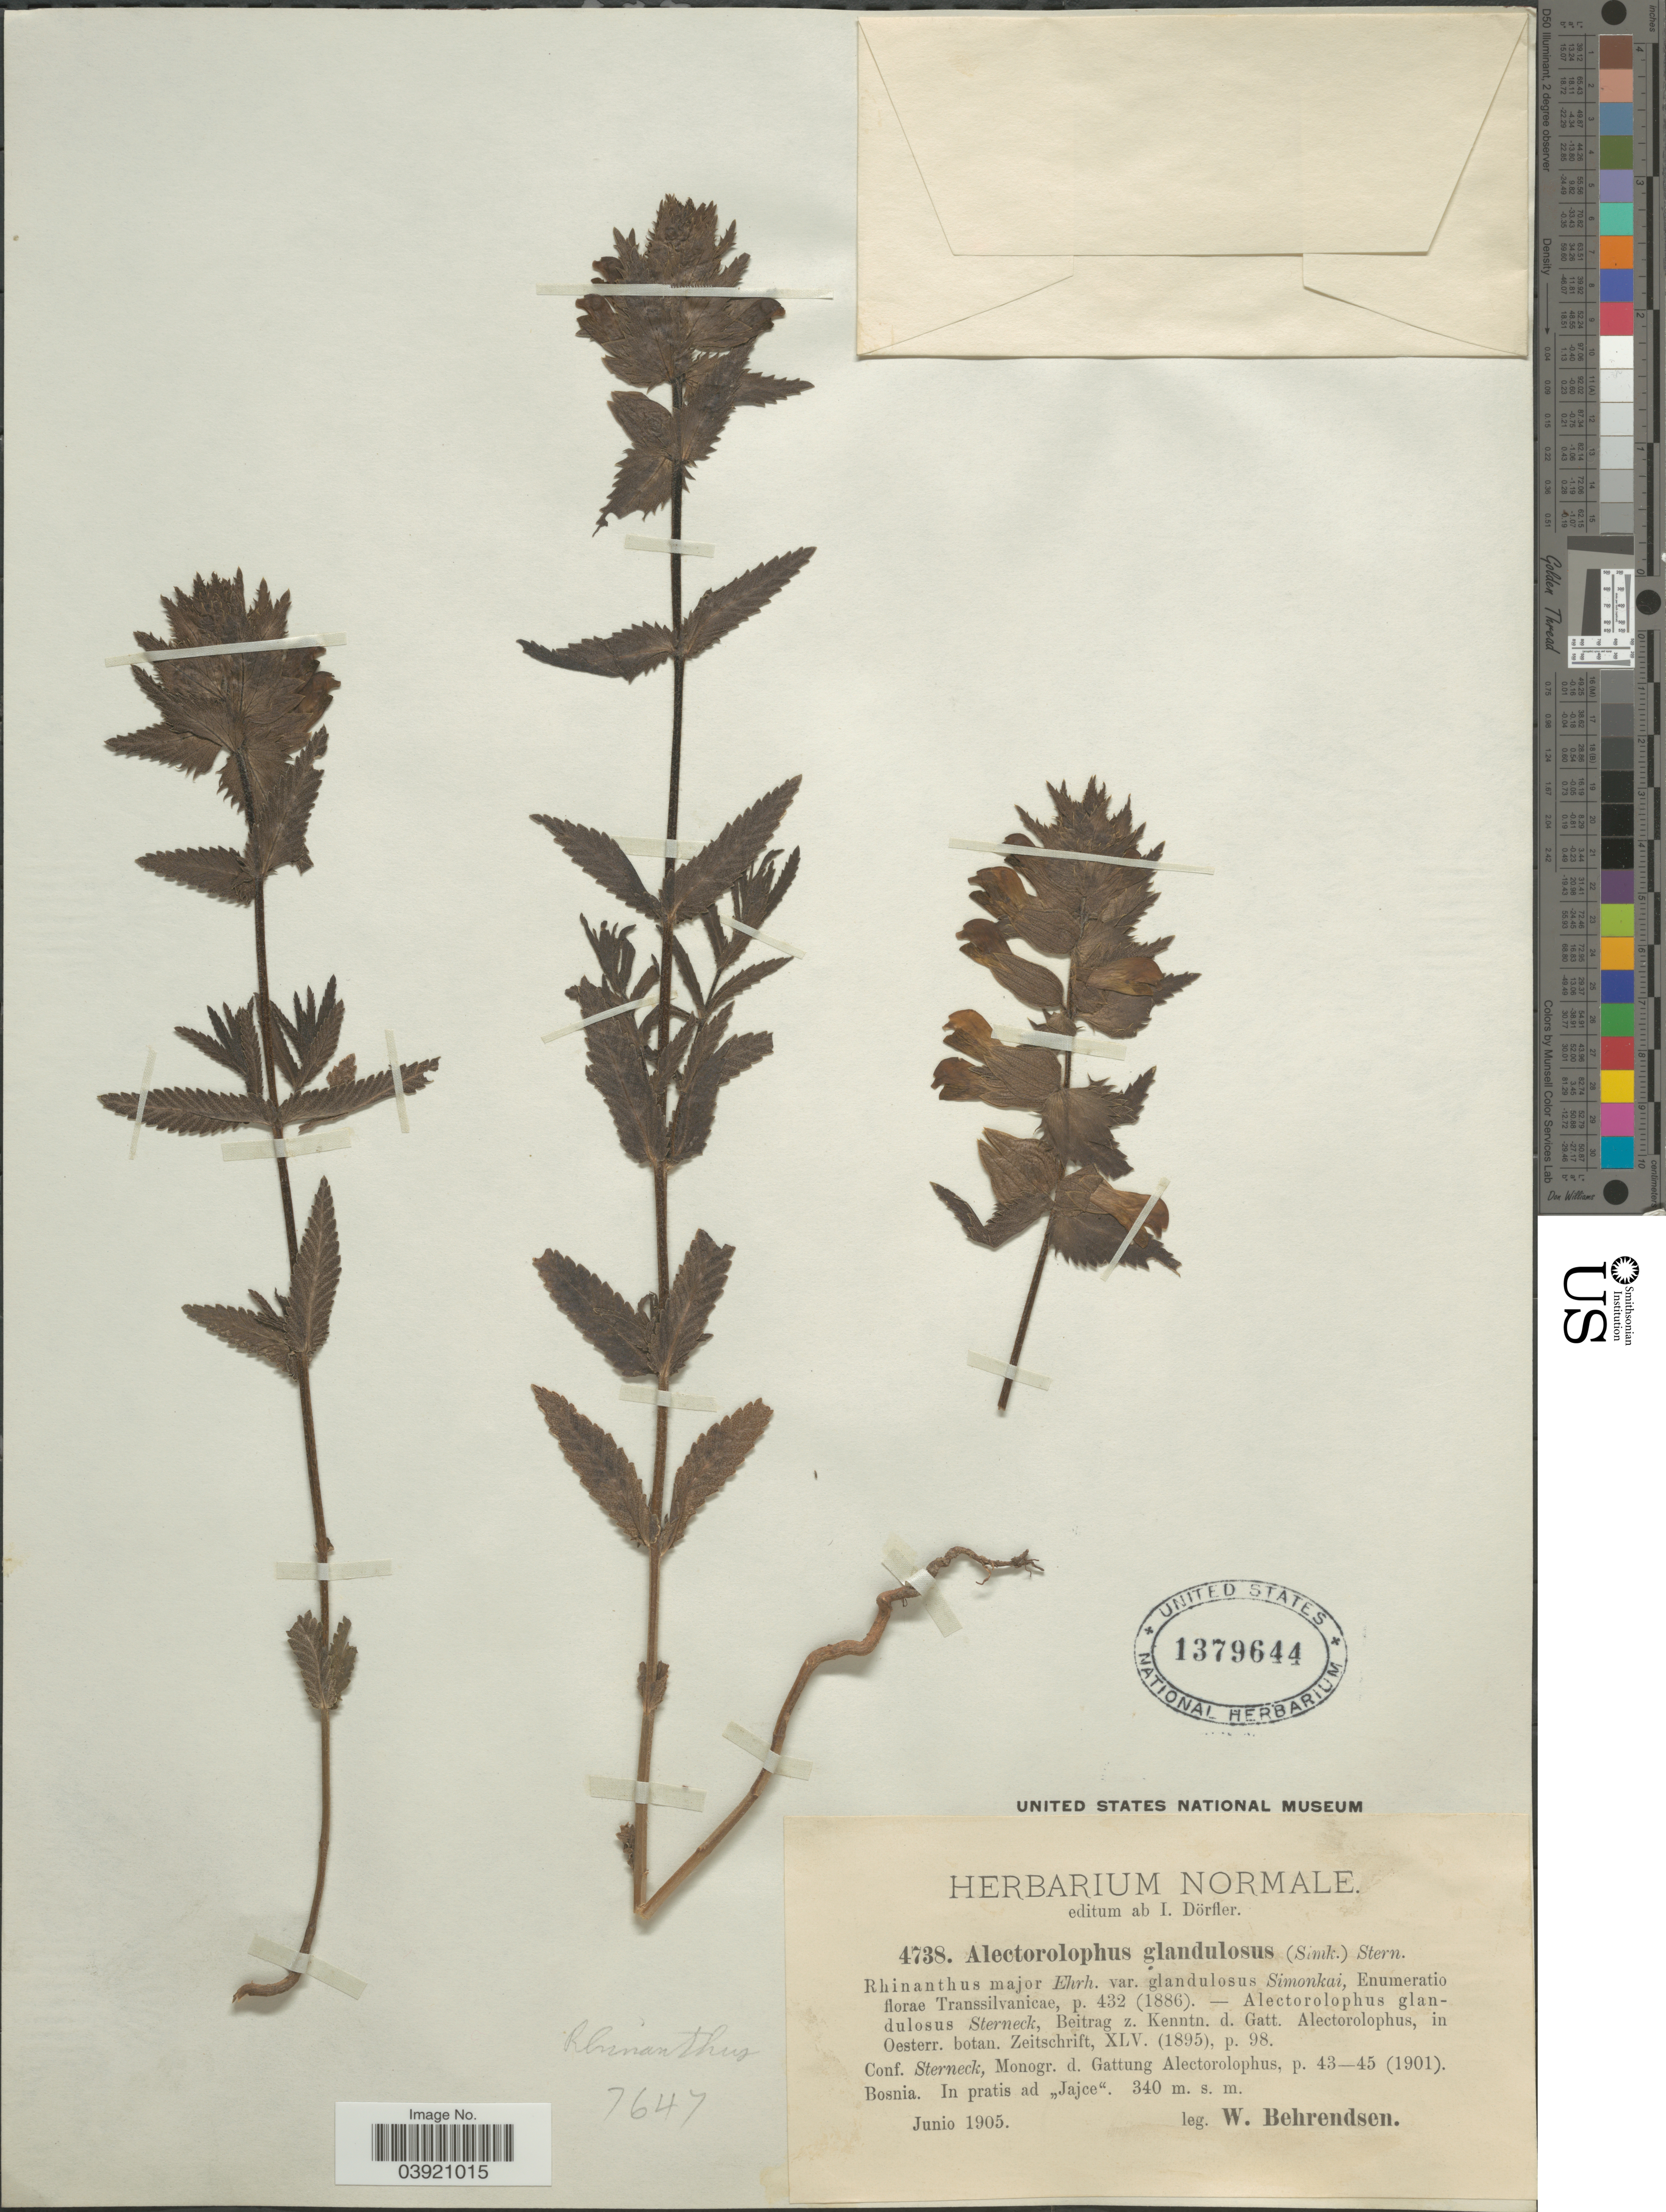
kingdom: Plantae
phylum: Tracheophyta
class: Magnoliopsida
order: Lamiales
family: Orobanchaceae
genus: Rhinanthus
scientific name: Rhinanthus minor subsp. minor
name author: L.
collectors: W. Behrendsen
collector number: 4738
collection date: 1905-06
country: Bosnia and Herzegovina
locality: Bosnia. In pratis ad "Jajce".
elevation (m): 340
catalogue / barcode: US 1379644